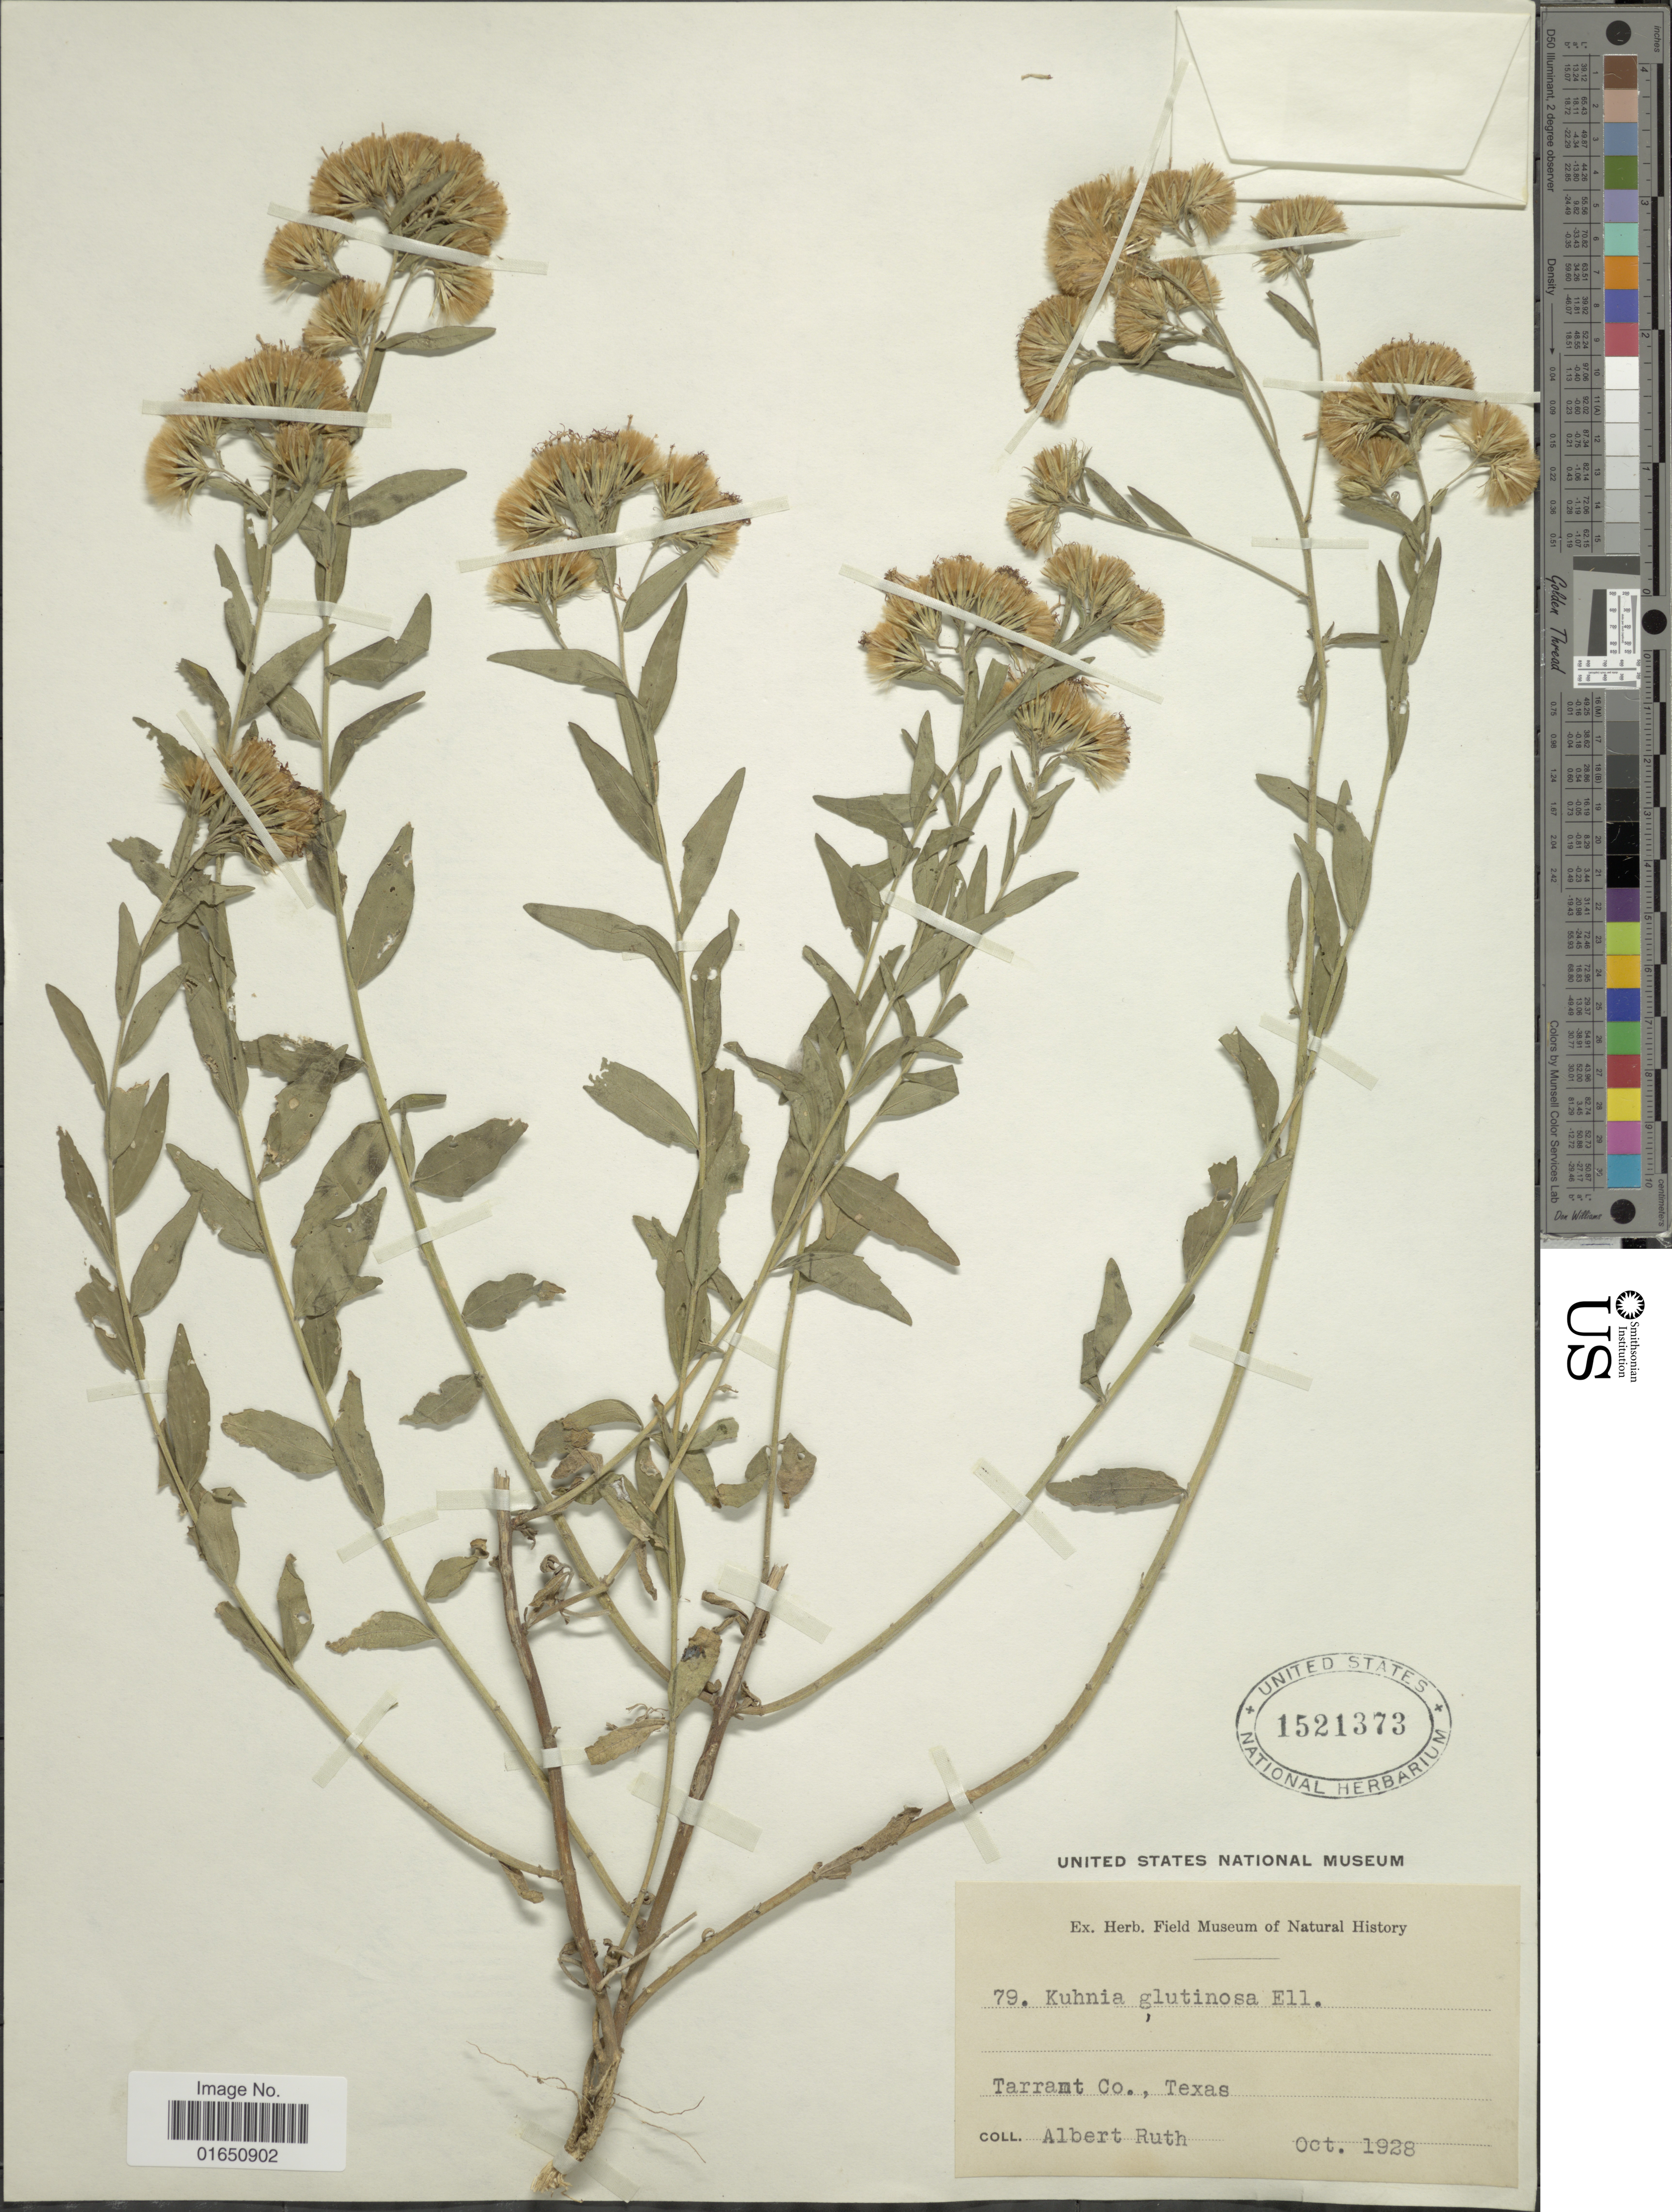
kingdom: Plantae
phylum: Tracheophyta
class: Magnoliopsida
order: Asterales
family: Asteraceae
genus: Brickellia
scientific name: Brickellia eupatorioides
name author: (L.) Shinners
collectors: A. Ruth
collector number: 79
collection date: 1928-10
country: United States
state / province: Texas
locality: Tarrant Co., Texas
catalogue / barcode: US 1521373